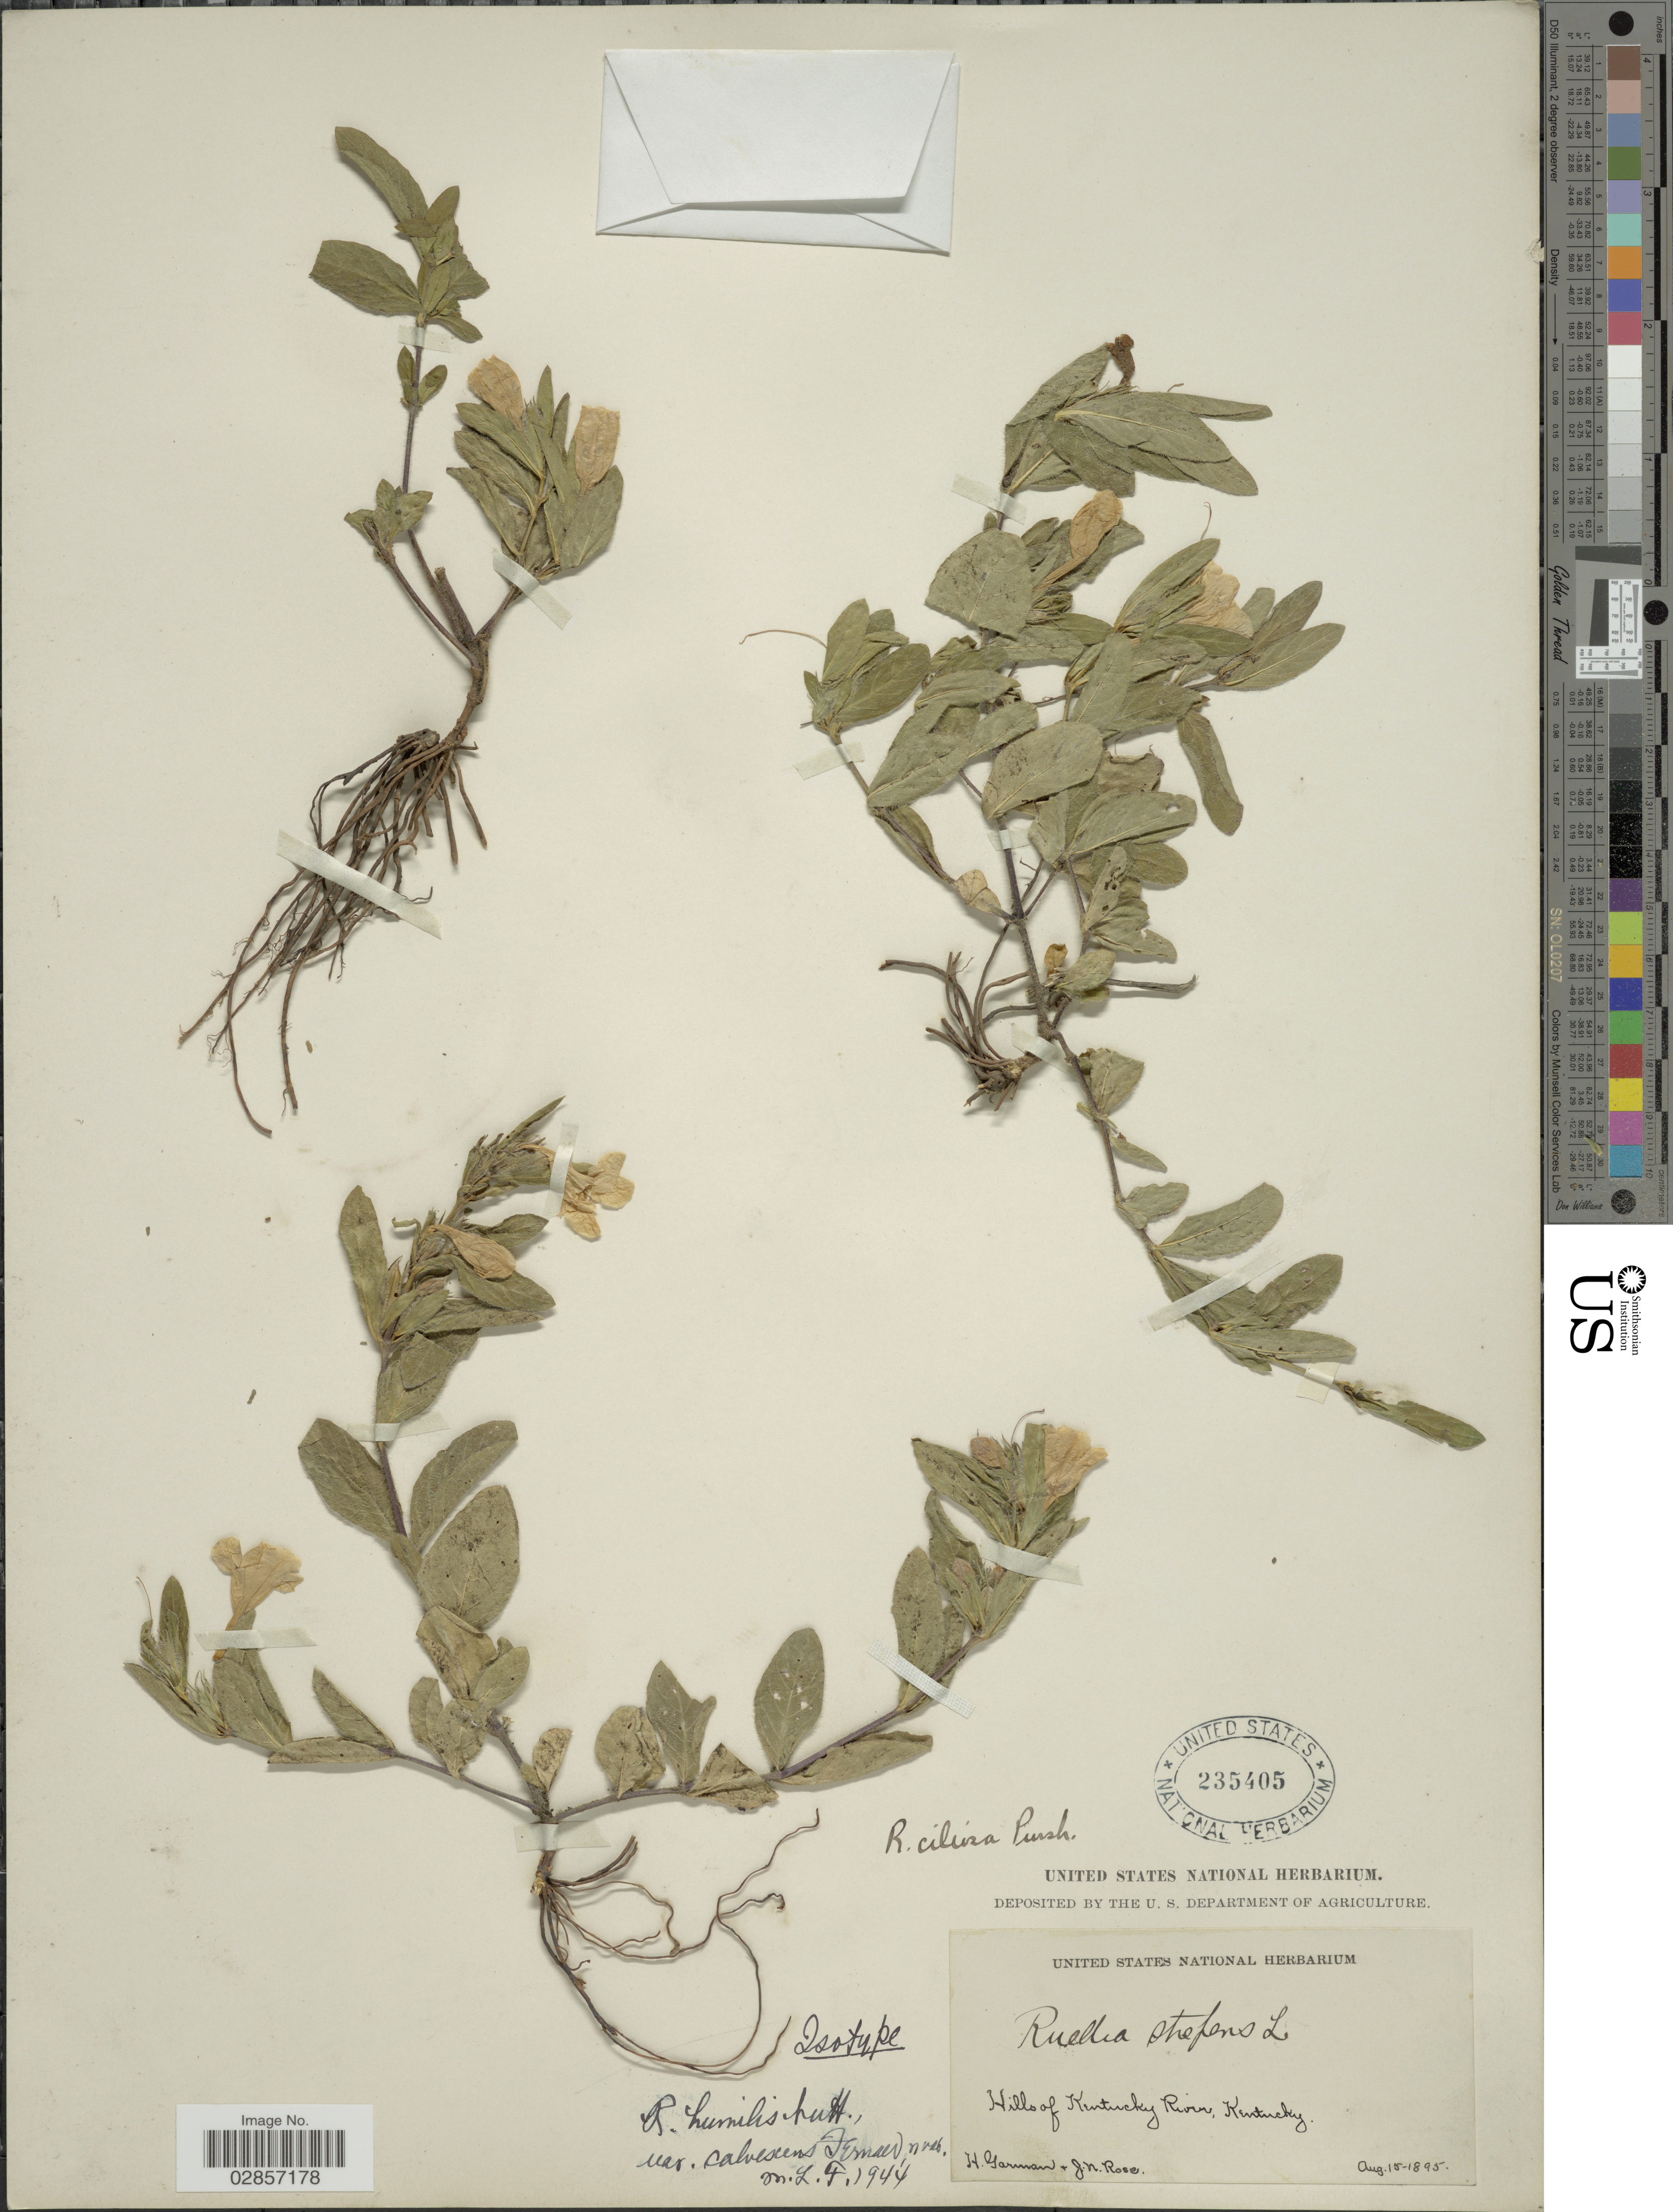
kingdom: Plantae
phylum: Tracheophyta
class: Magnoliopsida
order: Lamiales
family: Acanthaceae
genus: Ruellia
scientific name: Ruellia humilis var. calvescens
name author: Fernald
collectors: H. Garman & J. N. Rose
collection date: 1895-08-15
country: United States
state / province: Kentucky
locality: Hills of Kentucky River.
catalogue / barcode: US 235405